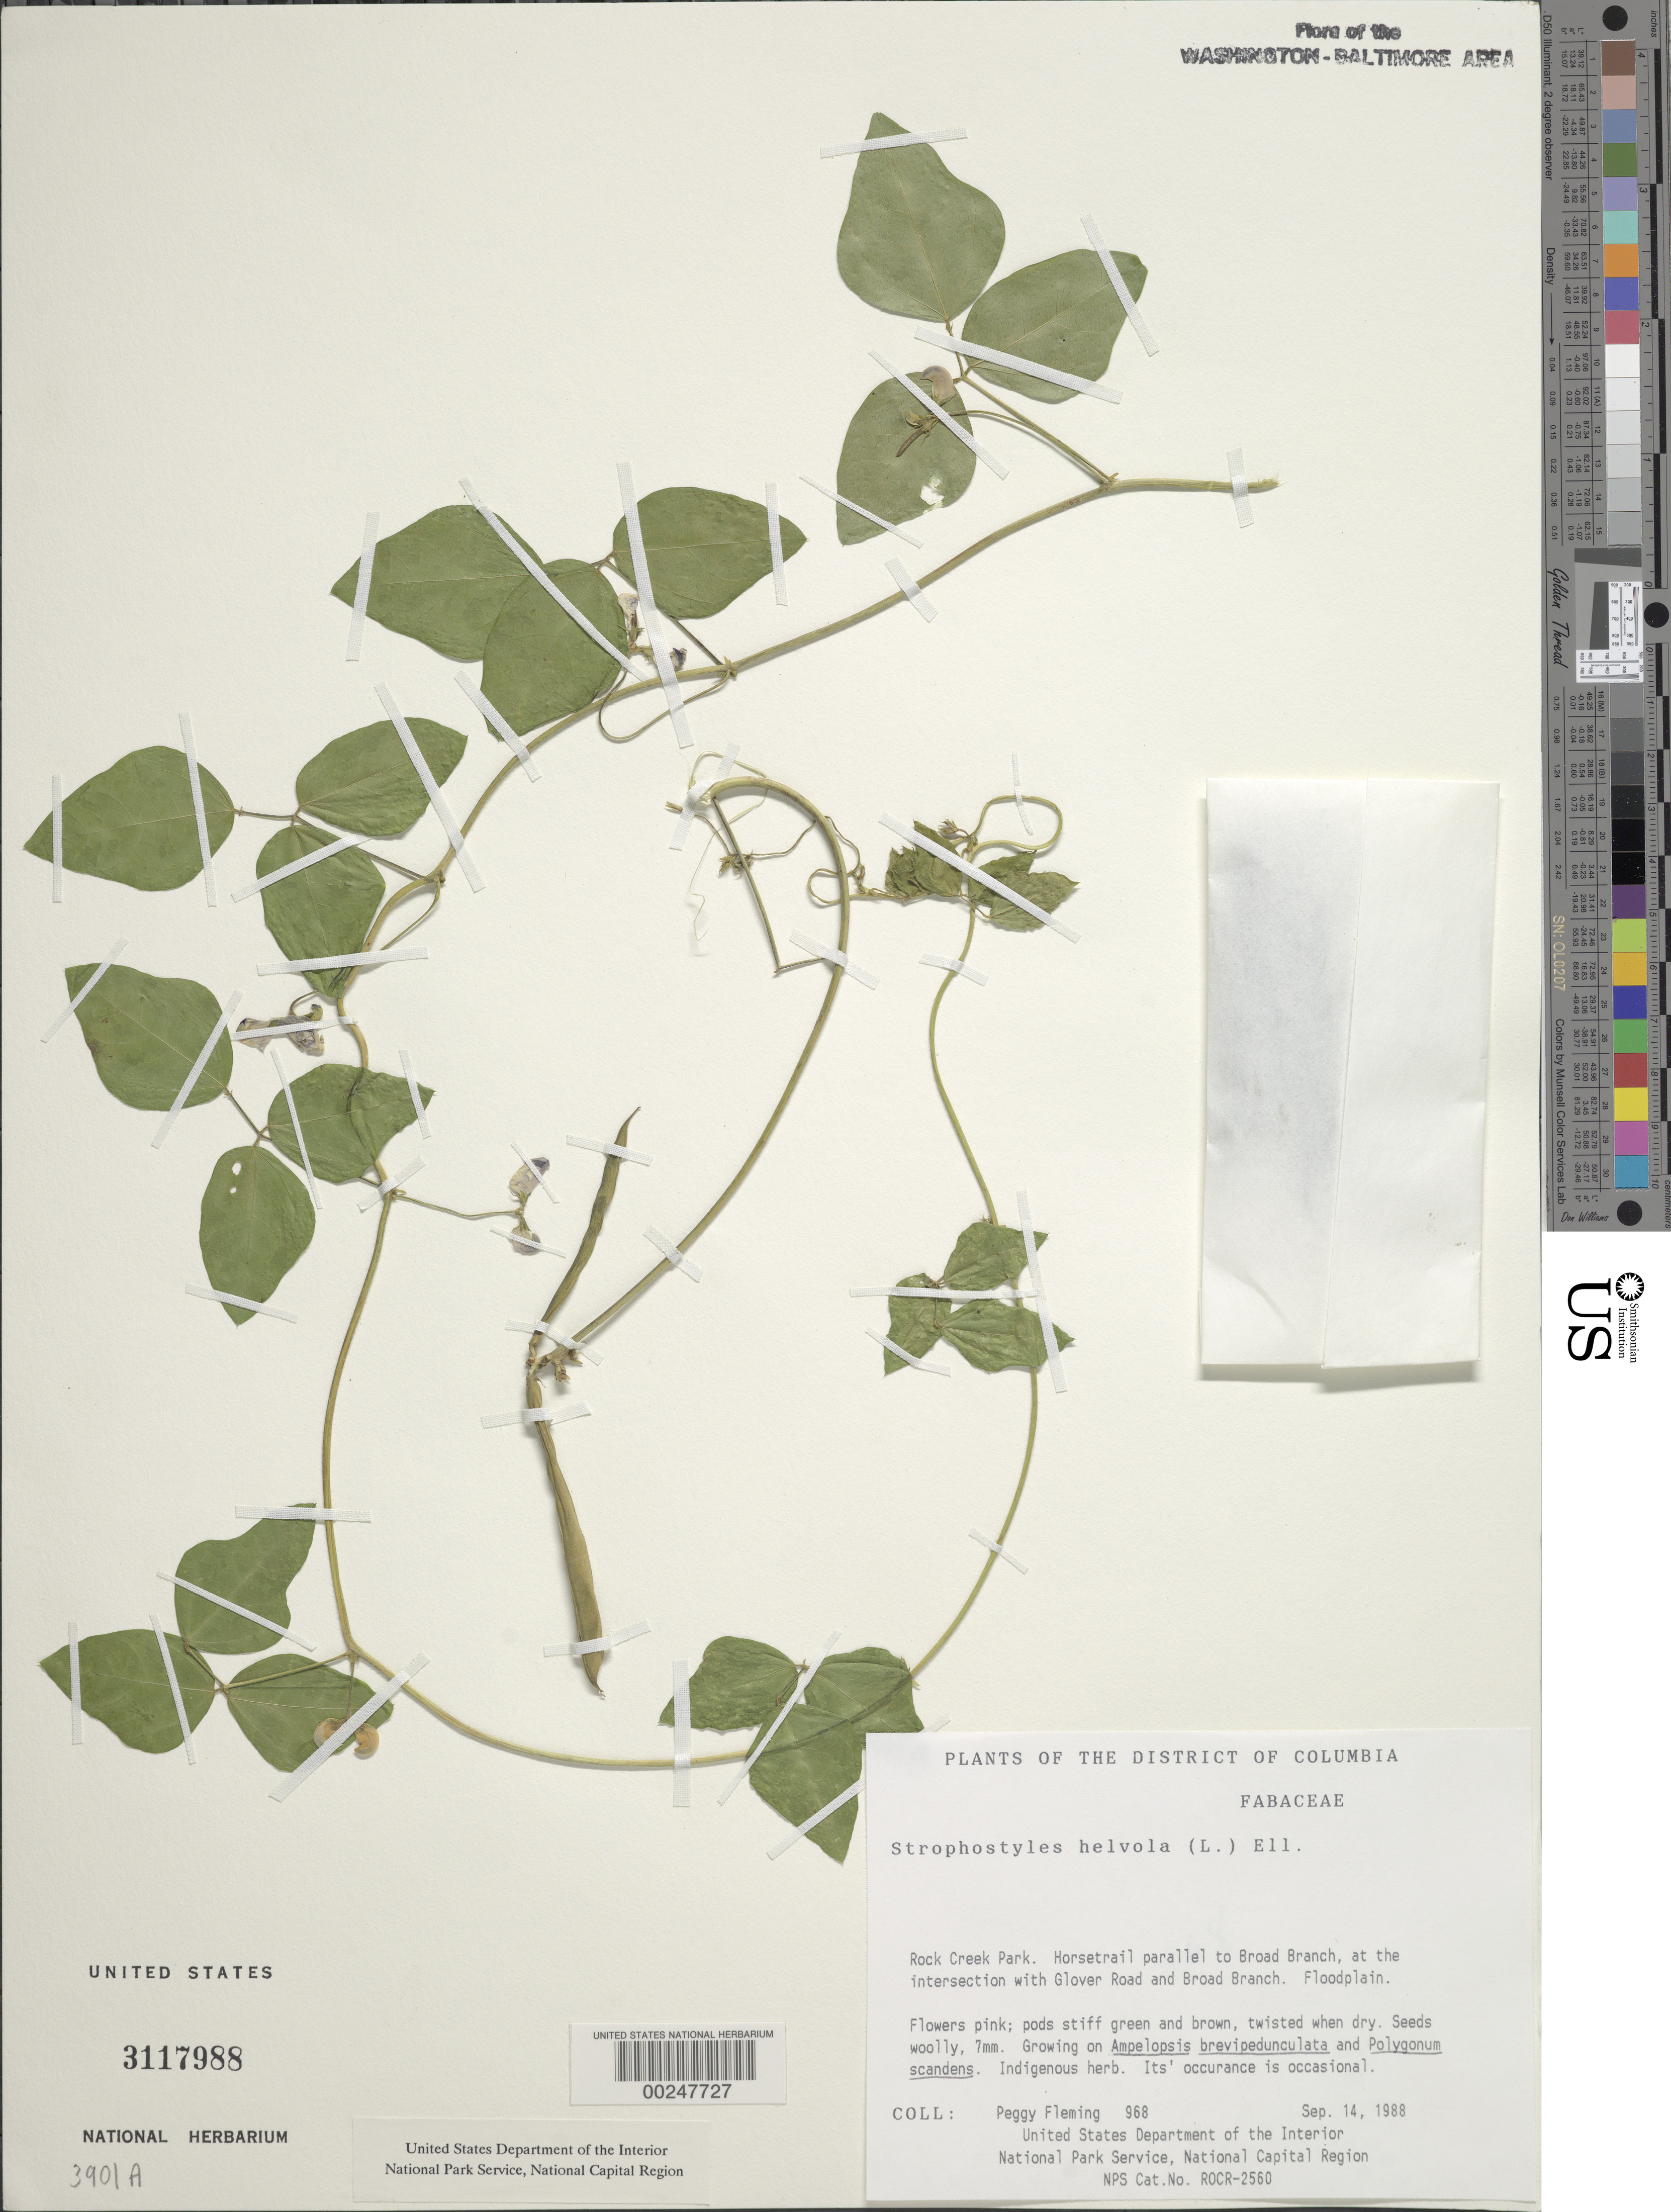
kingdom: Plantae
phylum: Tracheophyta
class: Magnoliopsida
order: Fabales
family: Fabaceae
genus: Strophostyles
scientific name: Strophostyles helvola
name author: (L.) Elliott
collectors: P. Fleming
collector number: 968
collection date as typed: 14 Sep 1988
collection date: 1988-09-14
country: United States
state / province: District of Columbia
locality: Horsetrail parallel to Broad Branch at intersection of Glover Road and Broad Branch Rock Creek Park and vicinity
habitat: Floodplain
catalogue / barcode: US 3117988